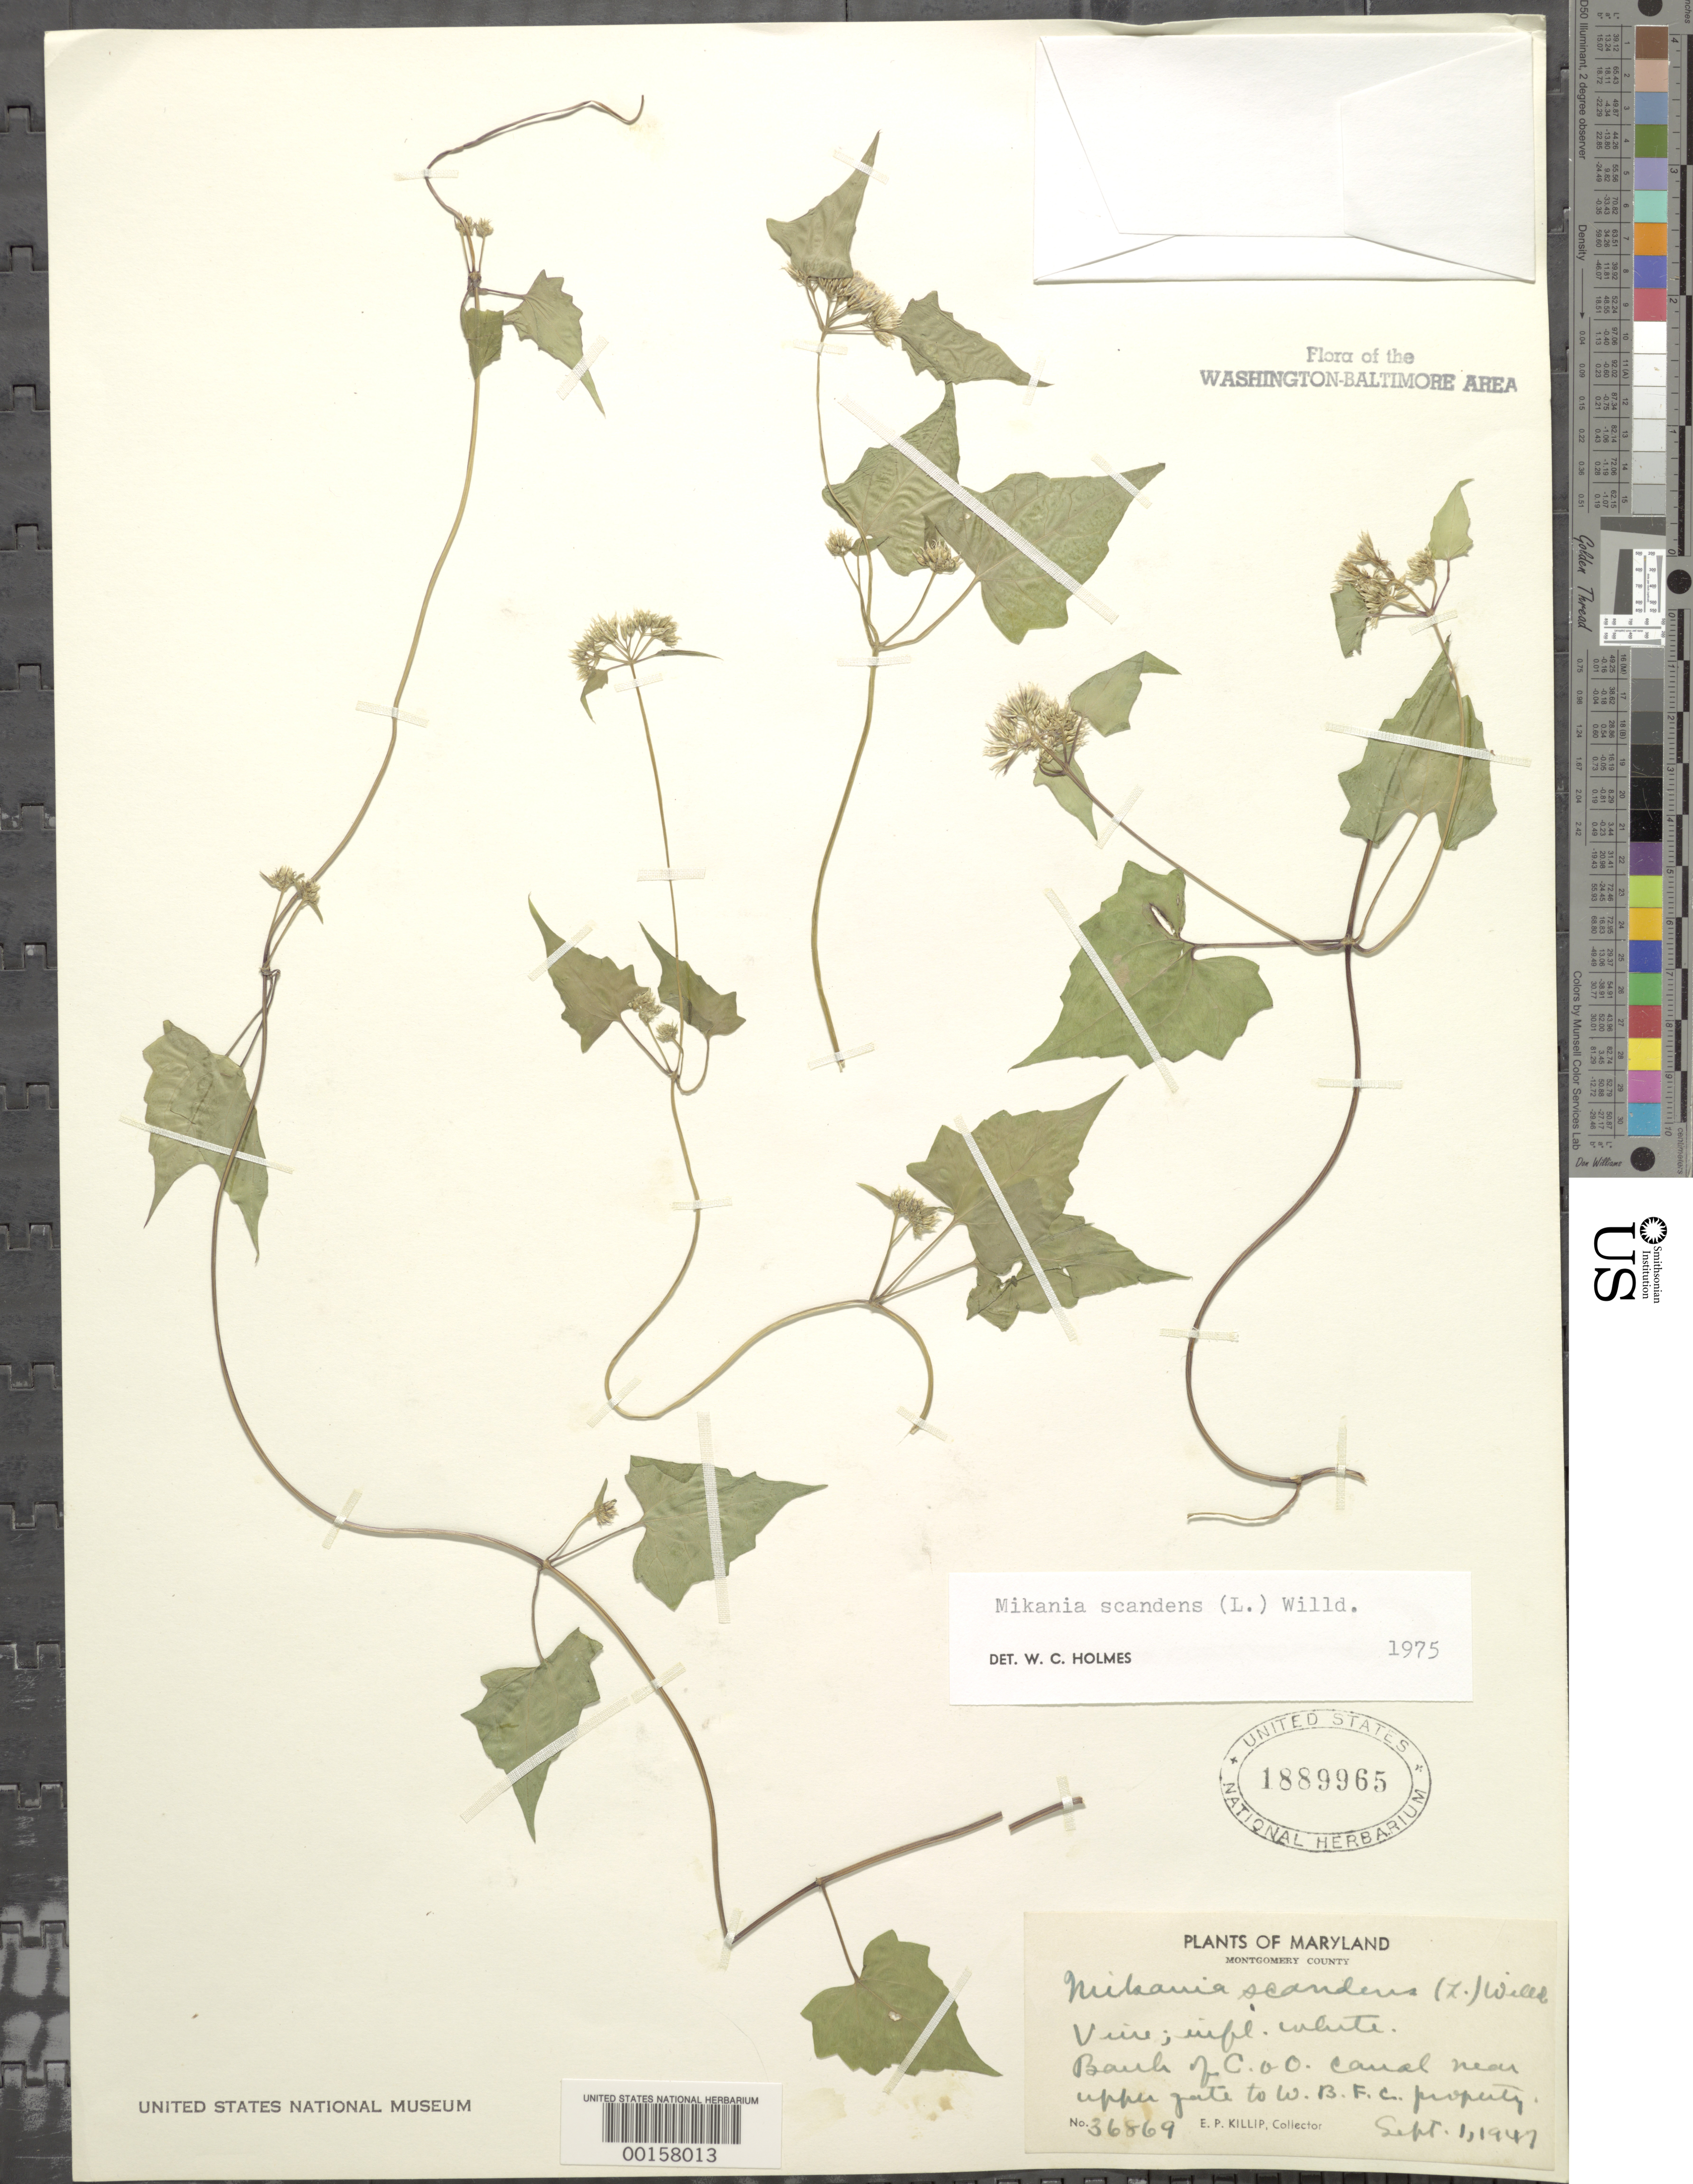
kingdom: Plantae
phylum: Tracheophyta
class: Magnoliopsida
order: Asterales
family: Asteraceae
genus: Mikania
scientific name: Mikania scandens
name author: (L.) Willd.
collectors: E. P. Killip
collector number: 36869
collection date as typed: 01 Sep 1947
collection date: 1947-09-01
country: United States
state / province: Maryland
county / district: Montgomery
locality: Canal near Upper Gate of W.B.F.C. property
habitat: Bank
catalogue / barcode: US 1889965